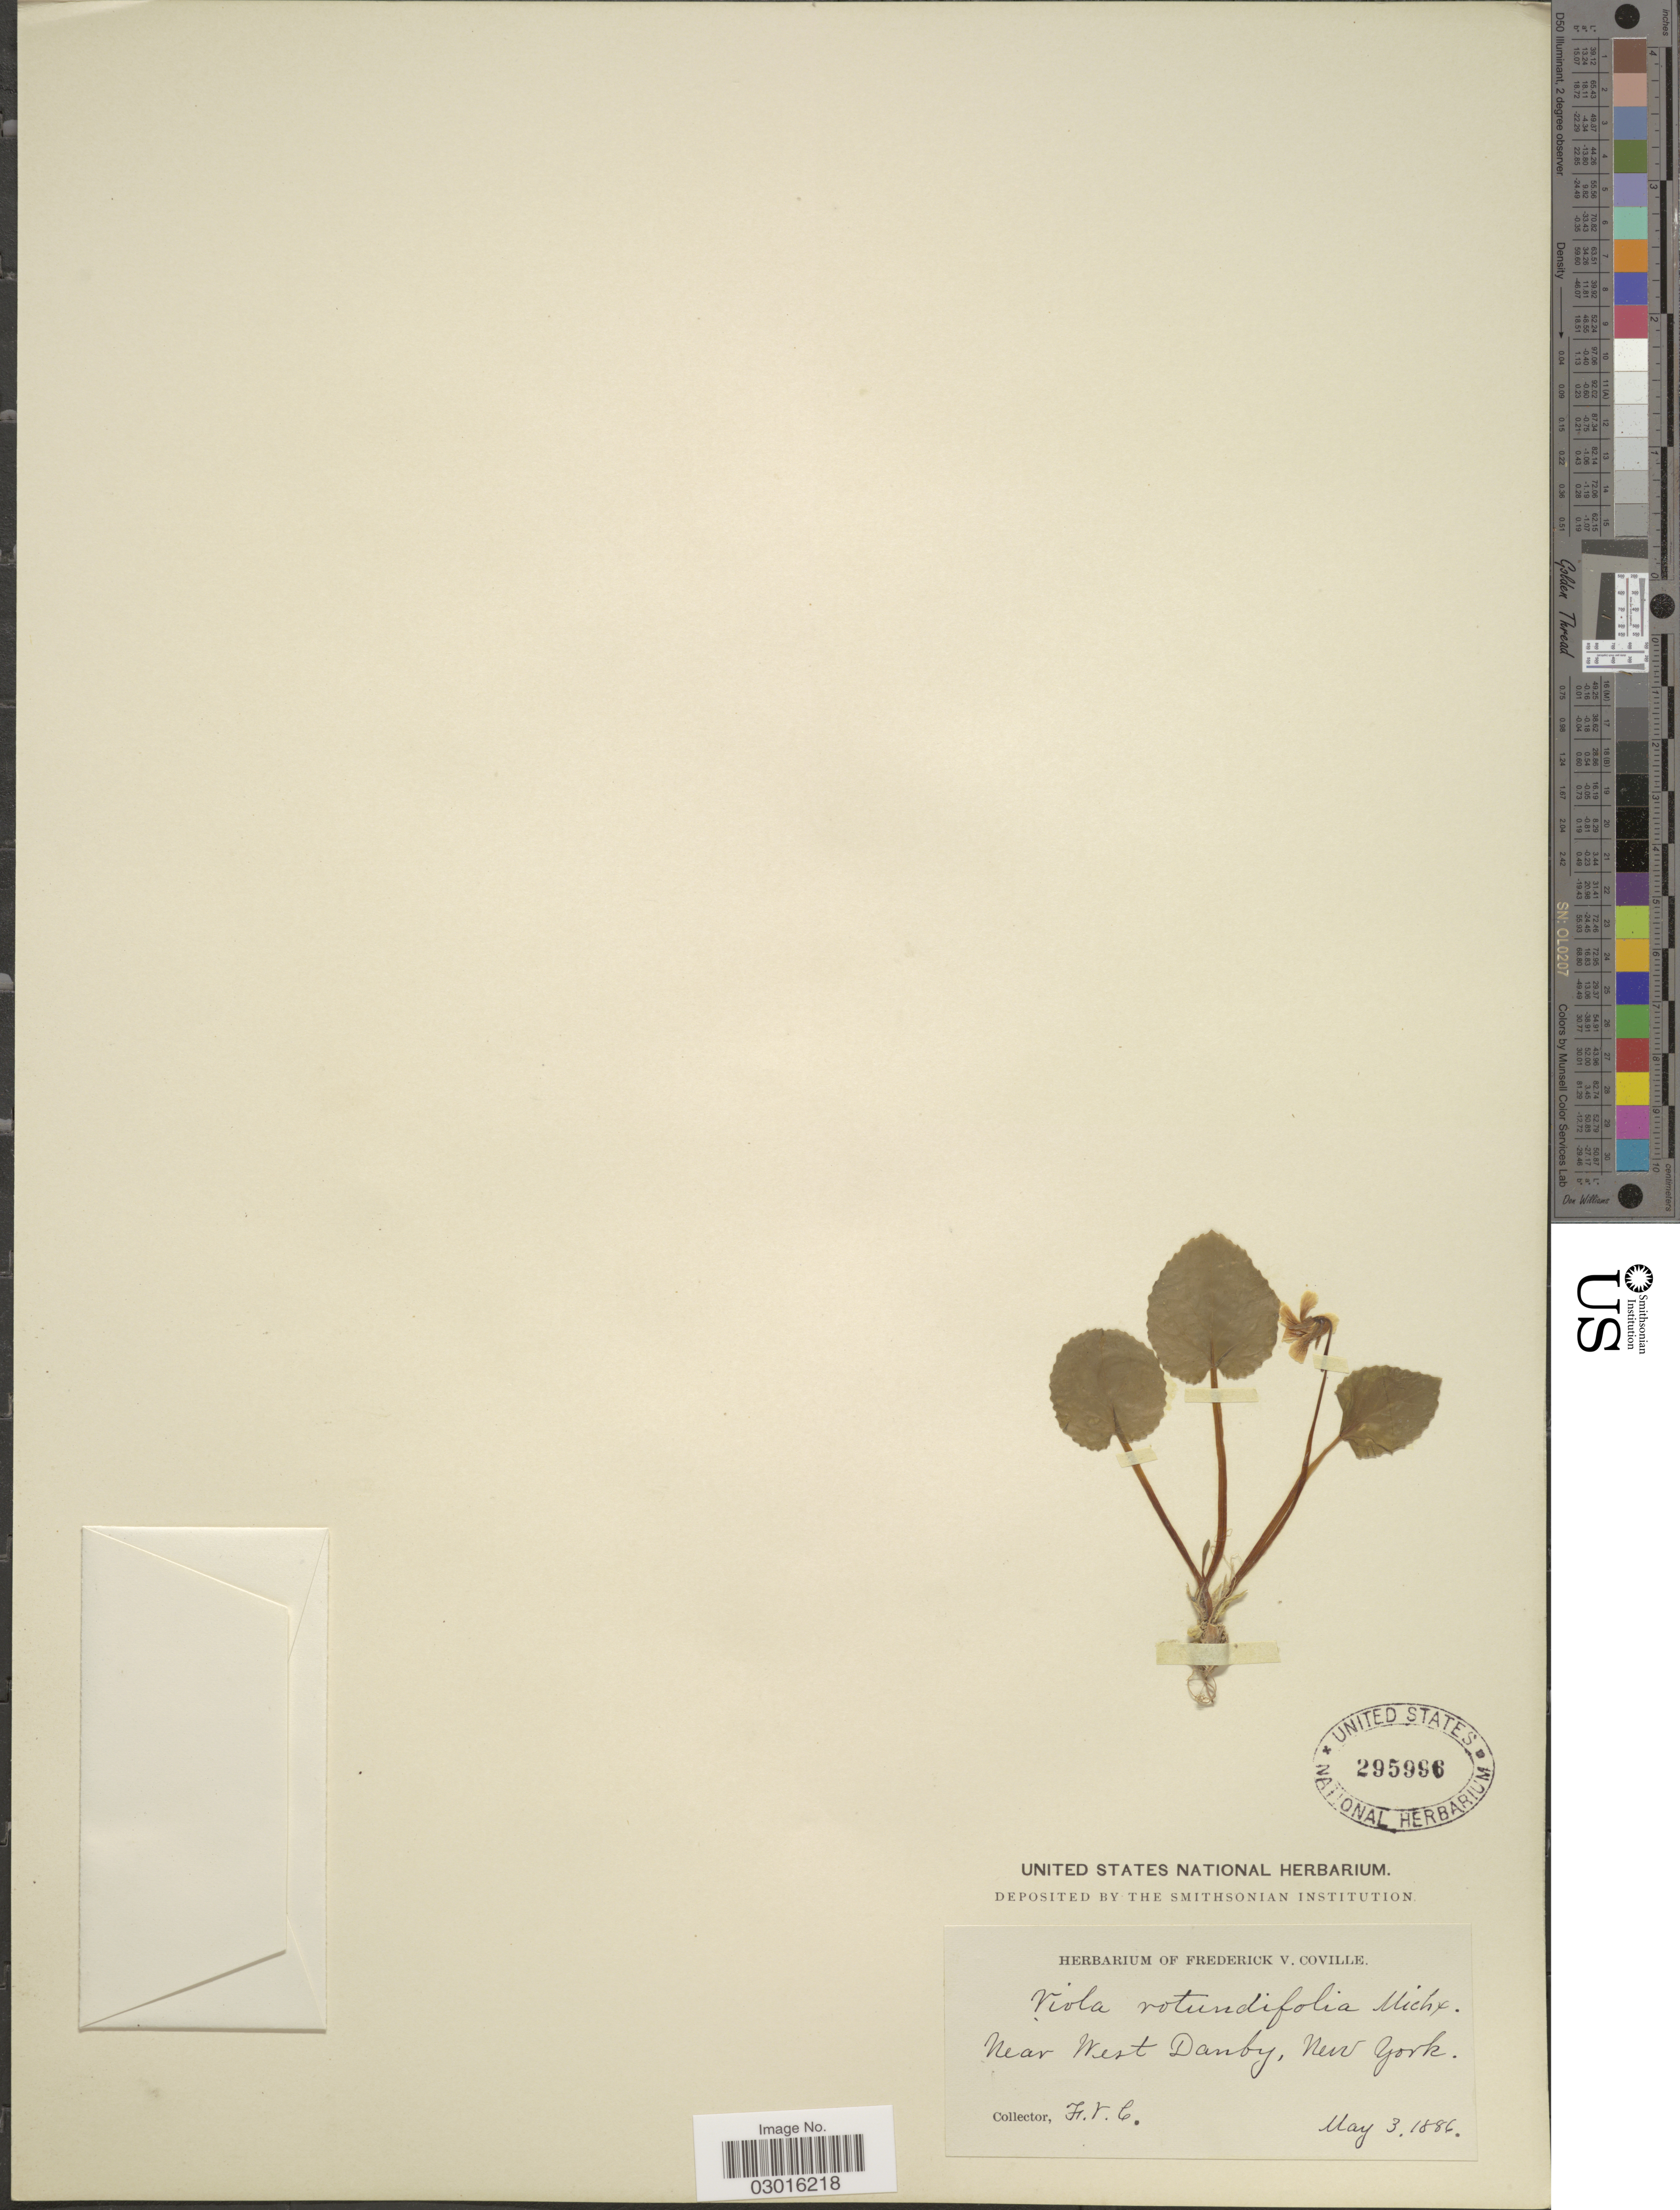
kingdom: Plantae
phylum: Tracheophyta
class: Magnoliopsida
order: Malpighiales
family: Violaceae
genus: Viola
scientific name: Viola rotundifolia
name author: Michx.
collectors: F. V. Coville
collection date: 1886-05-03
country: United States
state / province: New York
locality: Near West Danby.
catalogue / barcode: US 295996